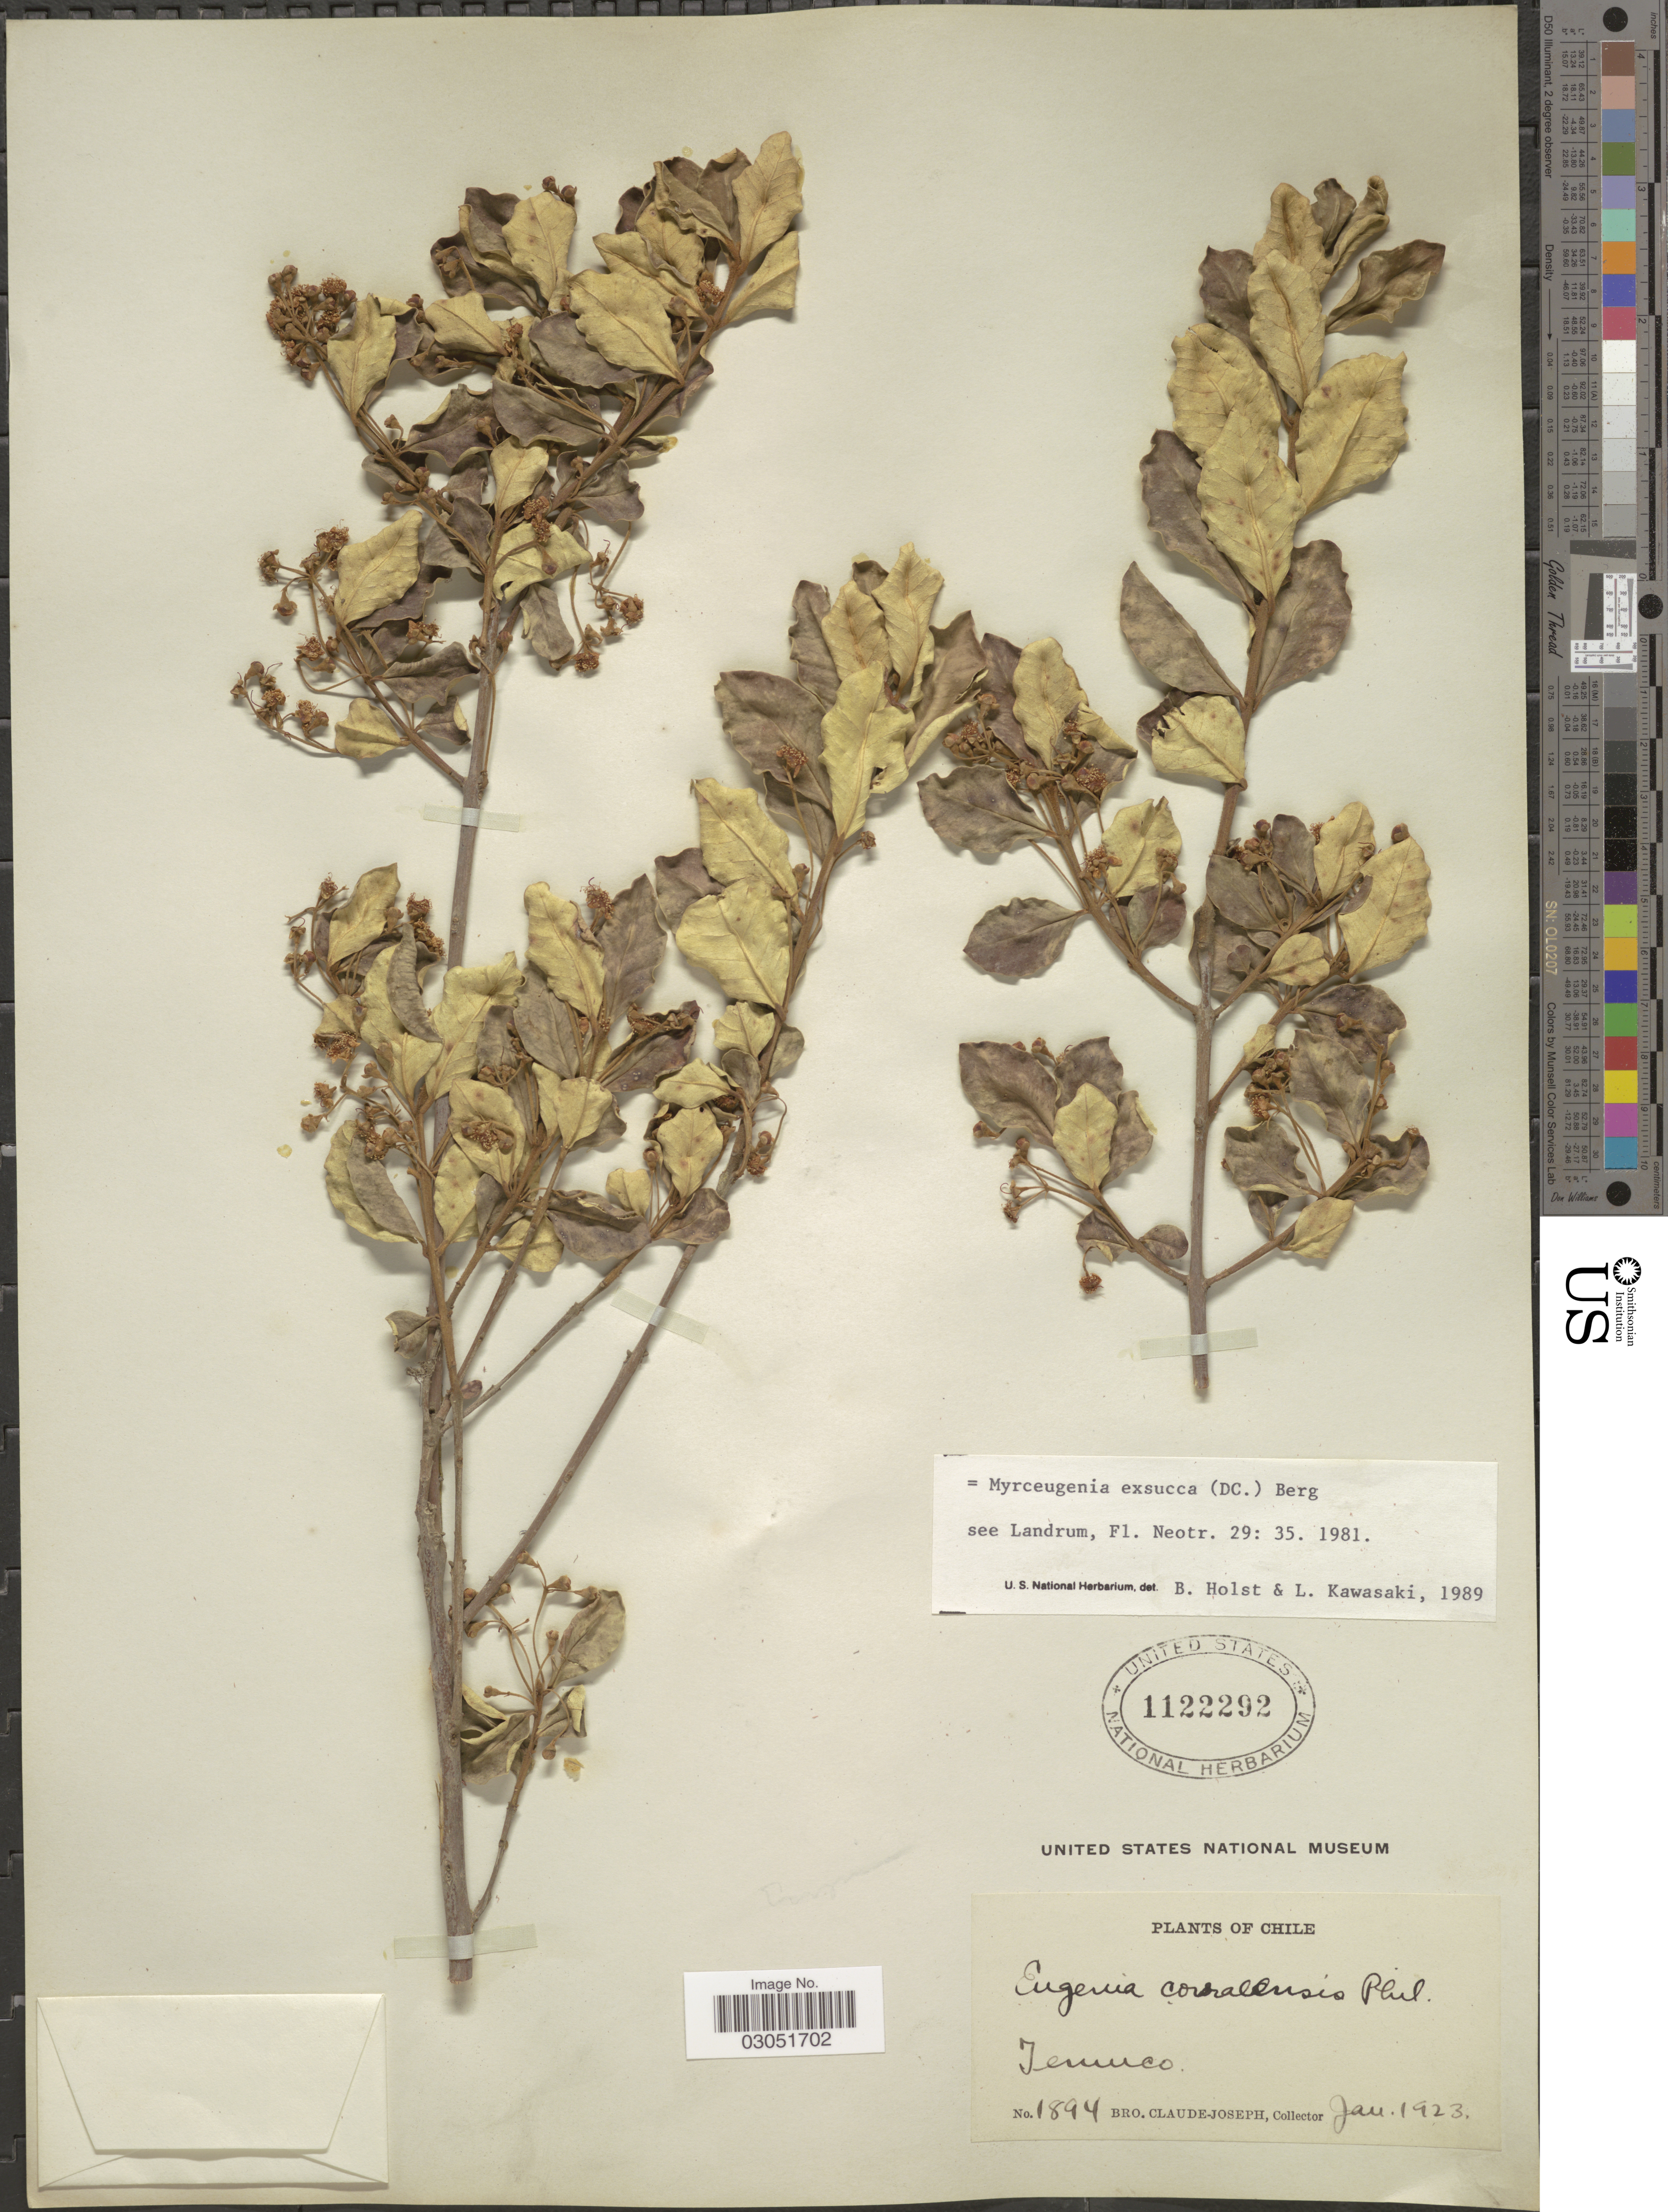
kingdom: Plantae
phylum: Tracheophyta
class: Magnoliopsida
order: Myrtales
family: Myrtaceae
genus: Myrceugenia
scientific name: Myrceugenia exsucca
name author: (DC.) O. Berg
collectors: Bro. Claude-Joseph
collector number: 1894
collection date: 1923-01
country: Chile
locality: Temuco.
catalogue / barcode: US 1122292